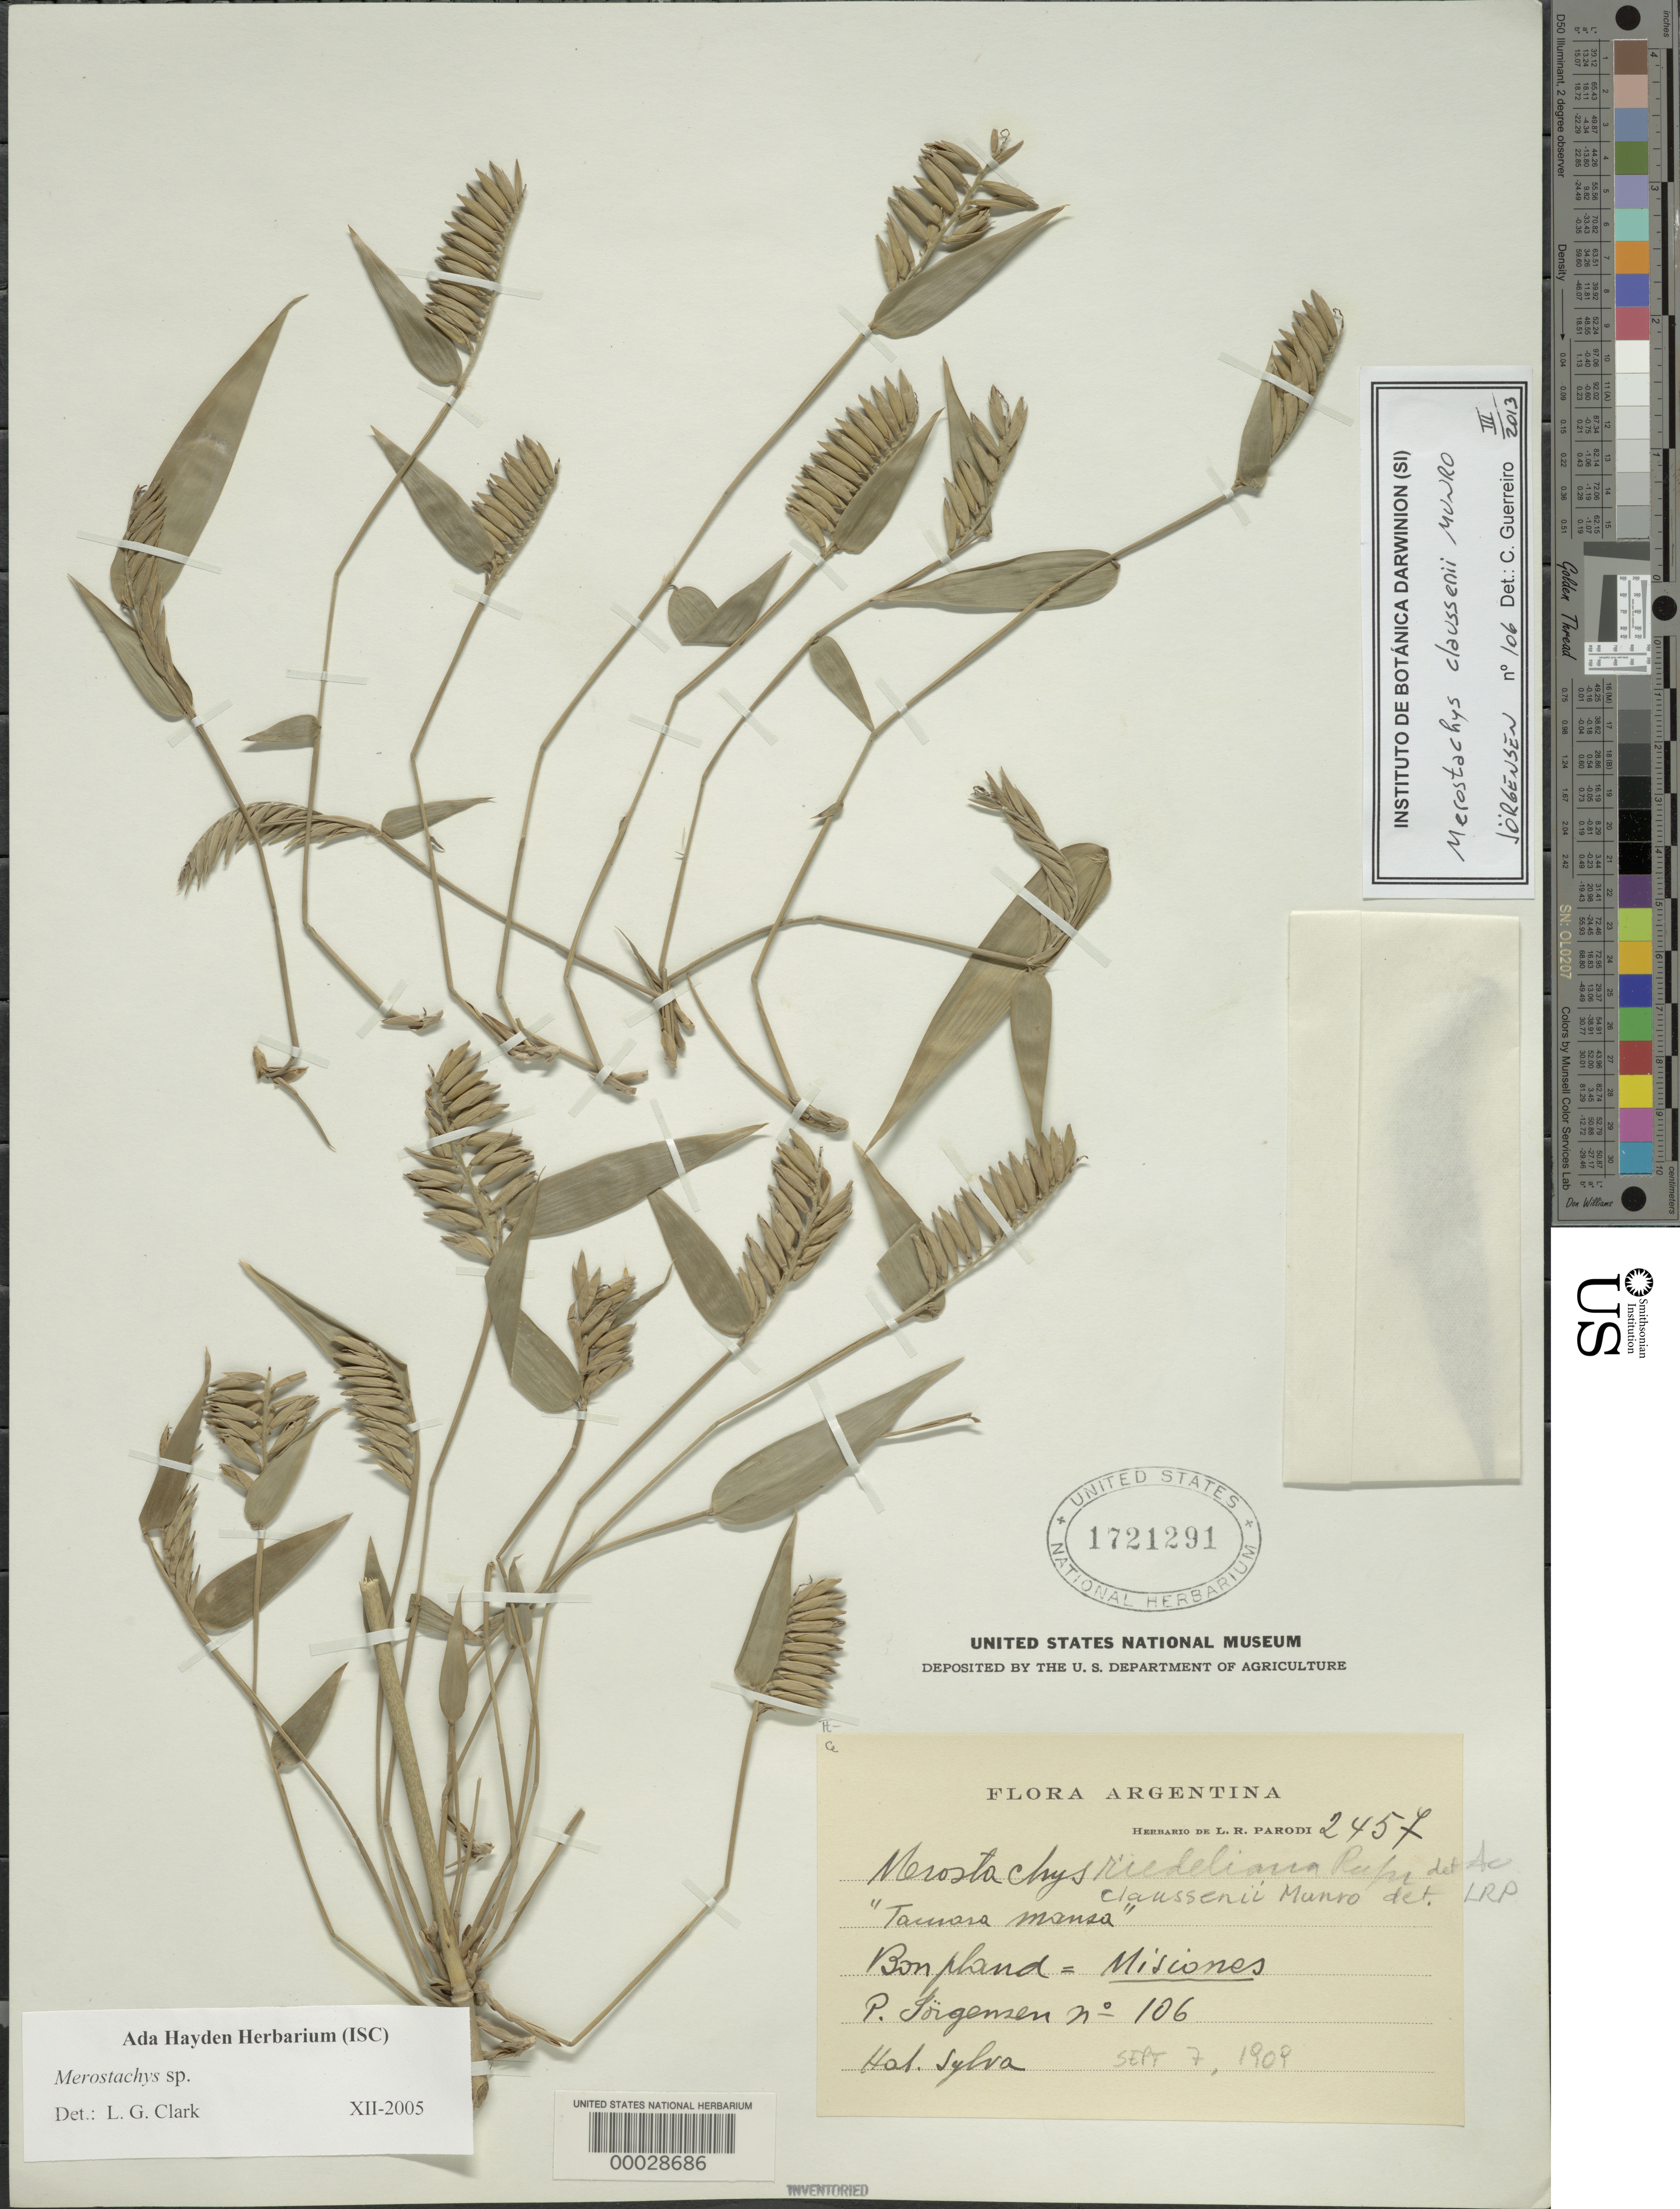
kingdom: Plantae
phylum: Tracheophyta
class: Liliopsida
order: Poales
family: Poaceae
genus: Merostachys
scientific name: Merostachys sp.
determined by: Vinicius-Silva, R.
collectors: P. Jorgensen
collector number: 106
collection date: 1909-09-07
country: Argentina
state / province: Misiones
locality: Bonpland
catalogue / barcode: US 1721291